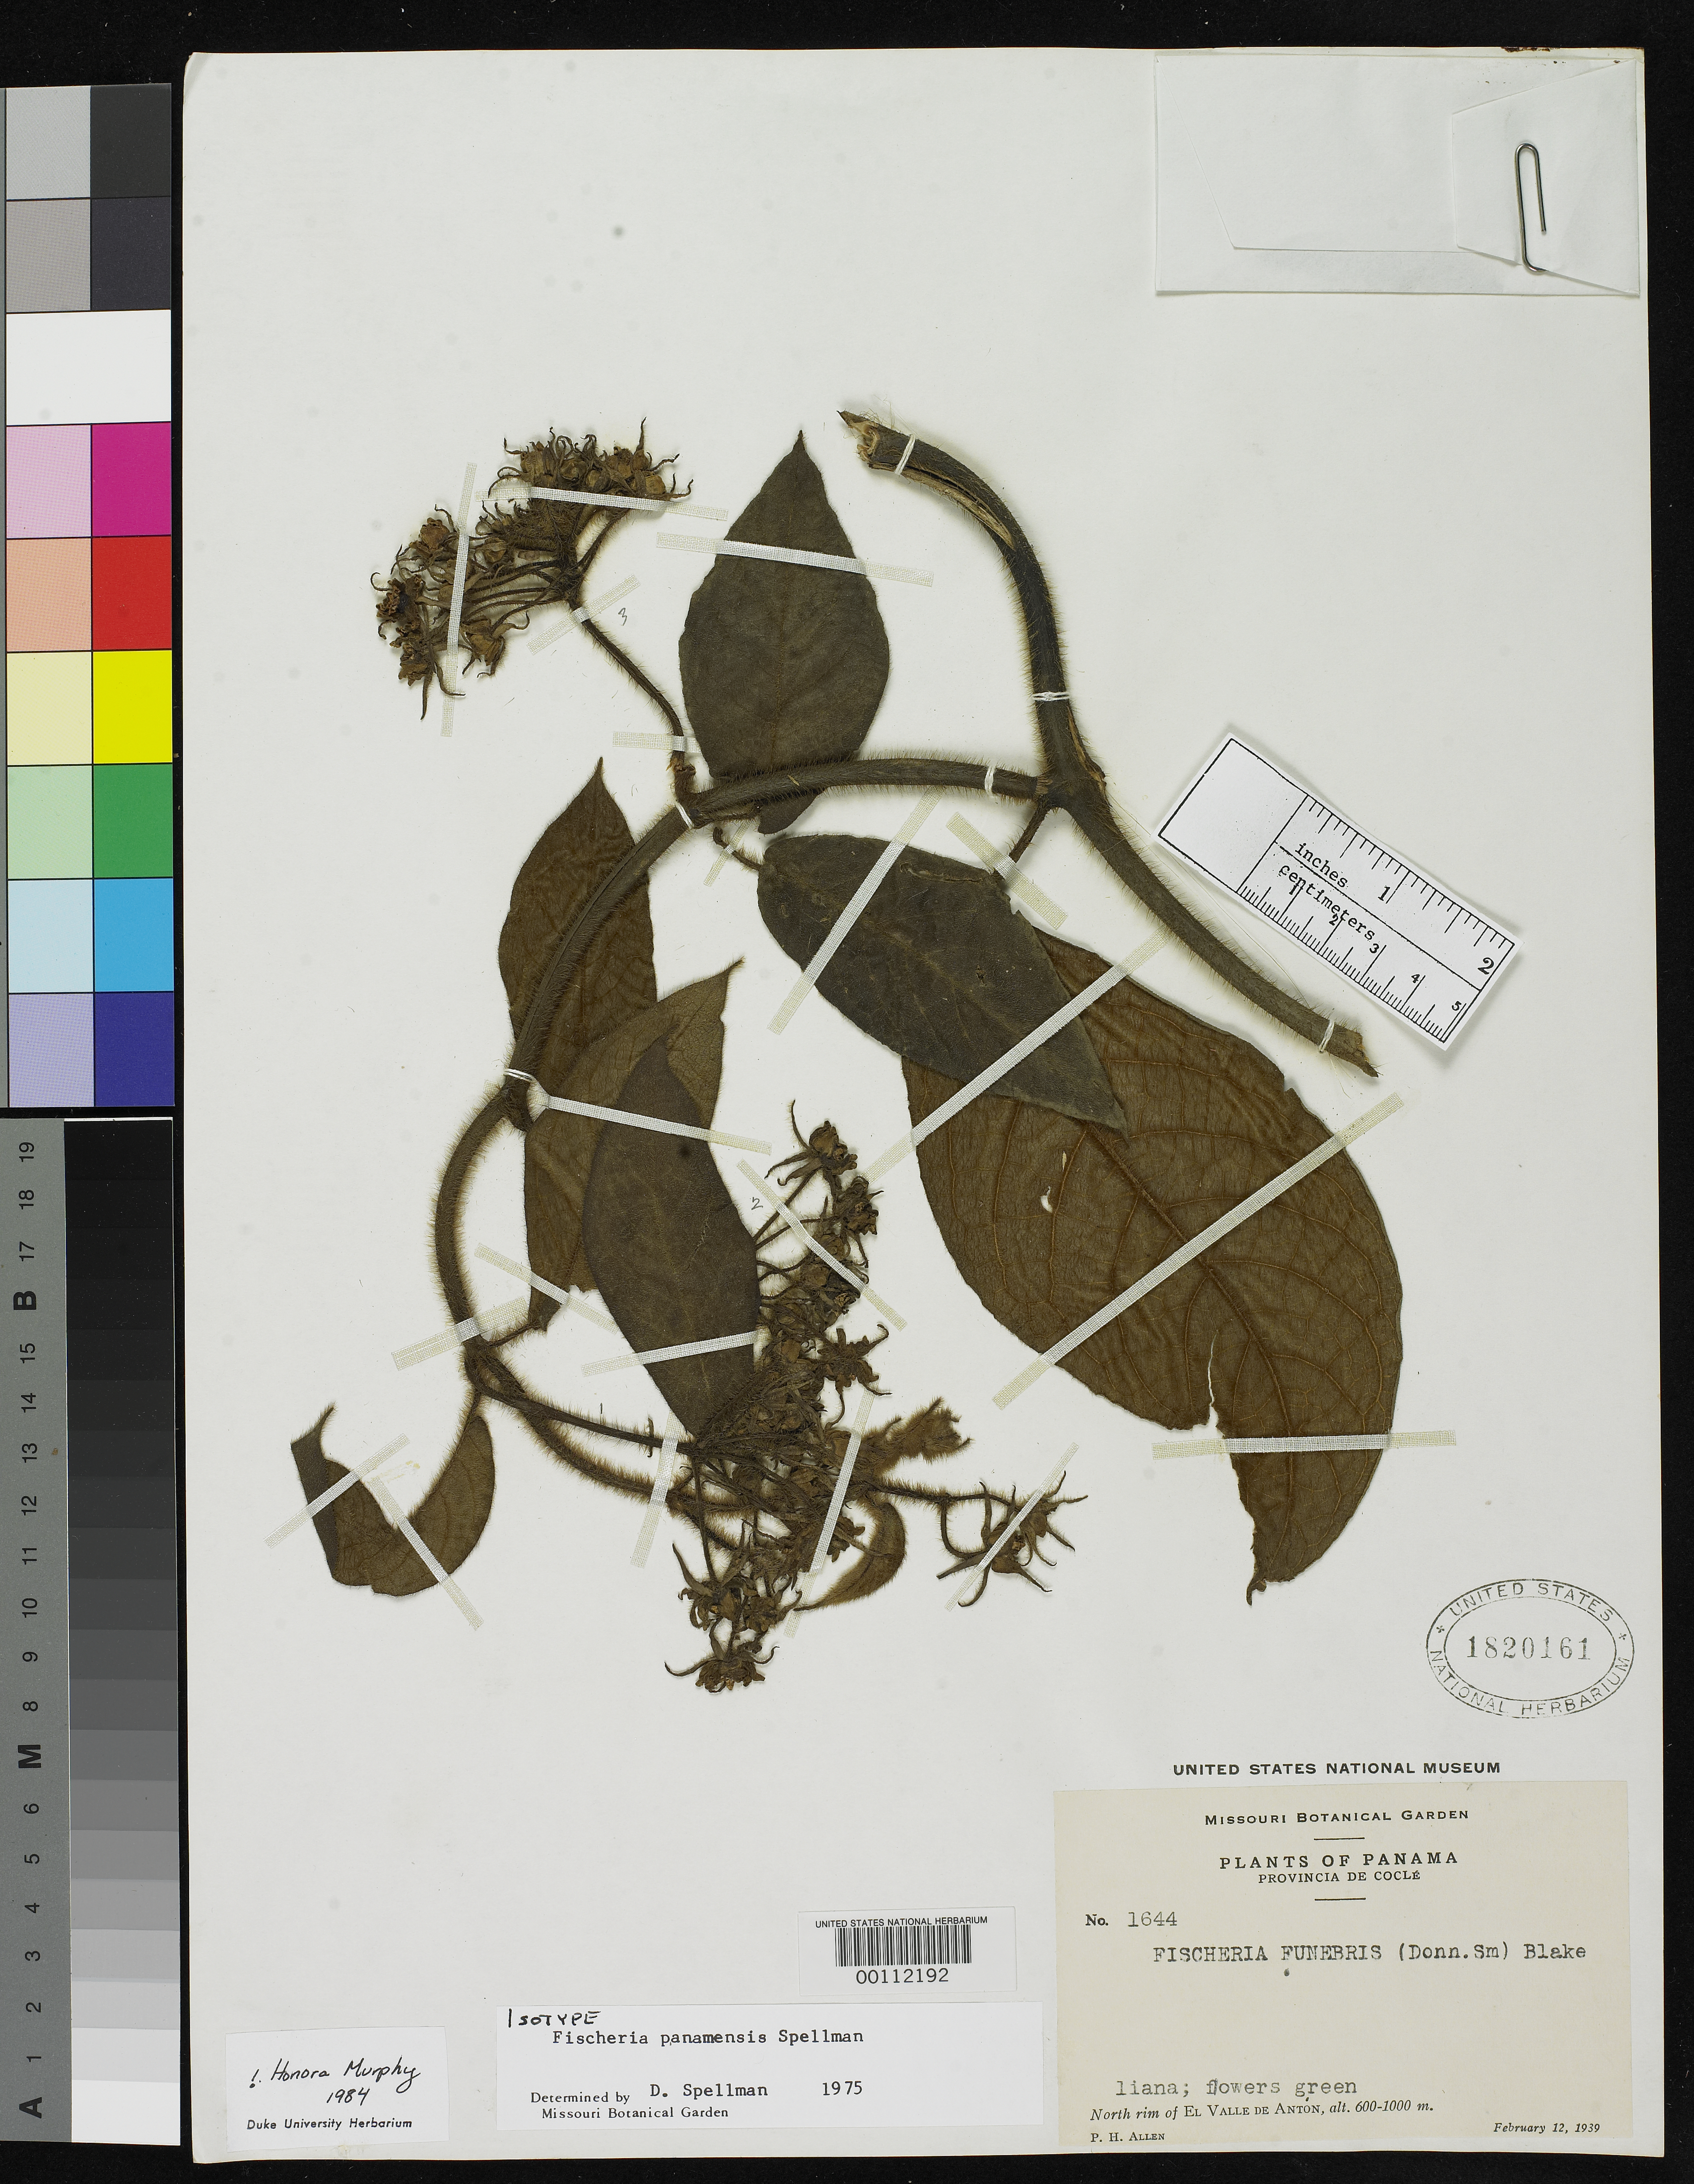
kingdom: Plantae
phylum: Tracheophyta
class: Magnoliopsida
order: Gentianales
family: Apocynaceae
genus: Fischeria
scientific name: Fischeria panamensis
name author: Spellman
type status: Isotype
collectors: P. H. Allen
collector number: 1644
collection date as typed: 12 Feb 1939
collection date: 1939-02-12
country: Panama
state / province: Coclé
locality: N rim of el Valle De Anton.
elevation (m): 600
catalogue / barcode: US 1820161